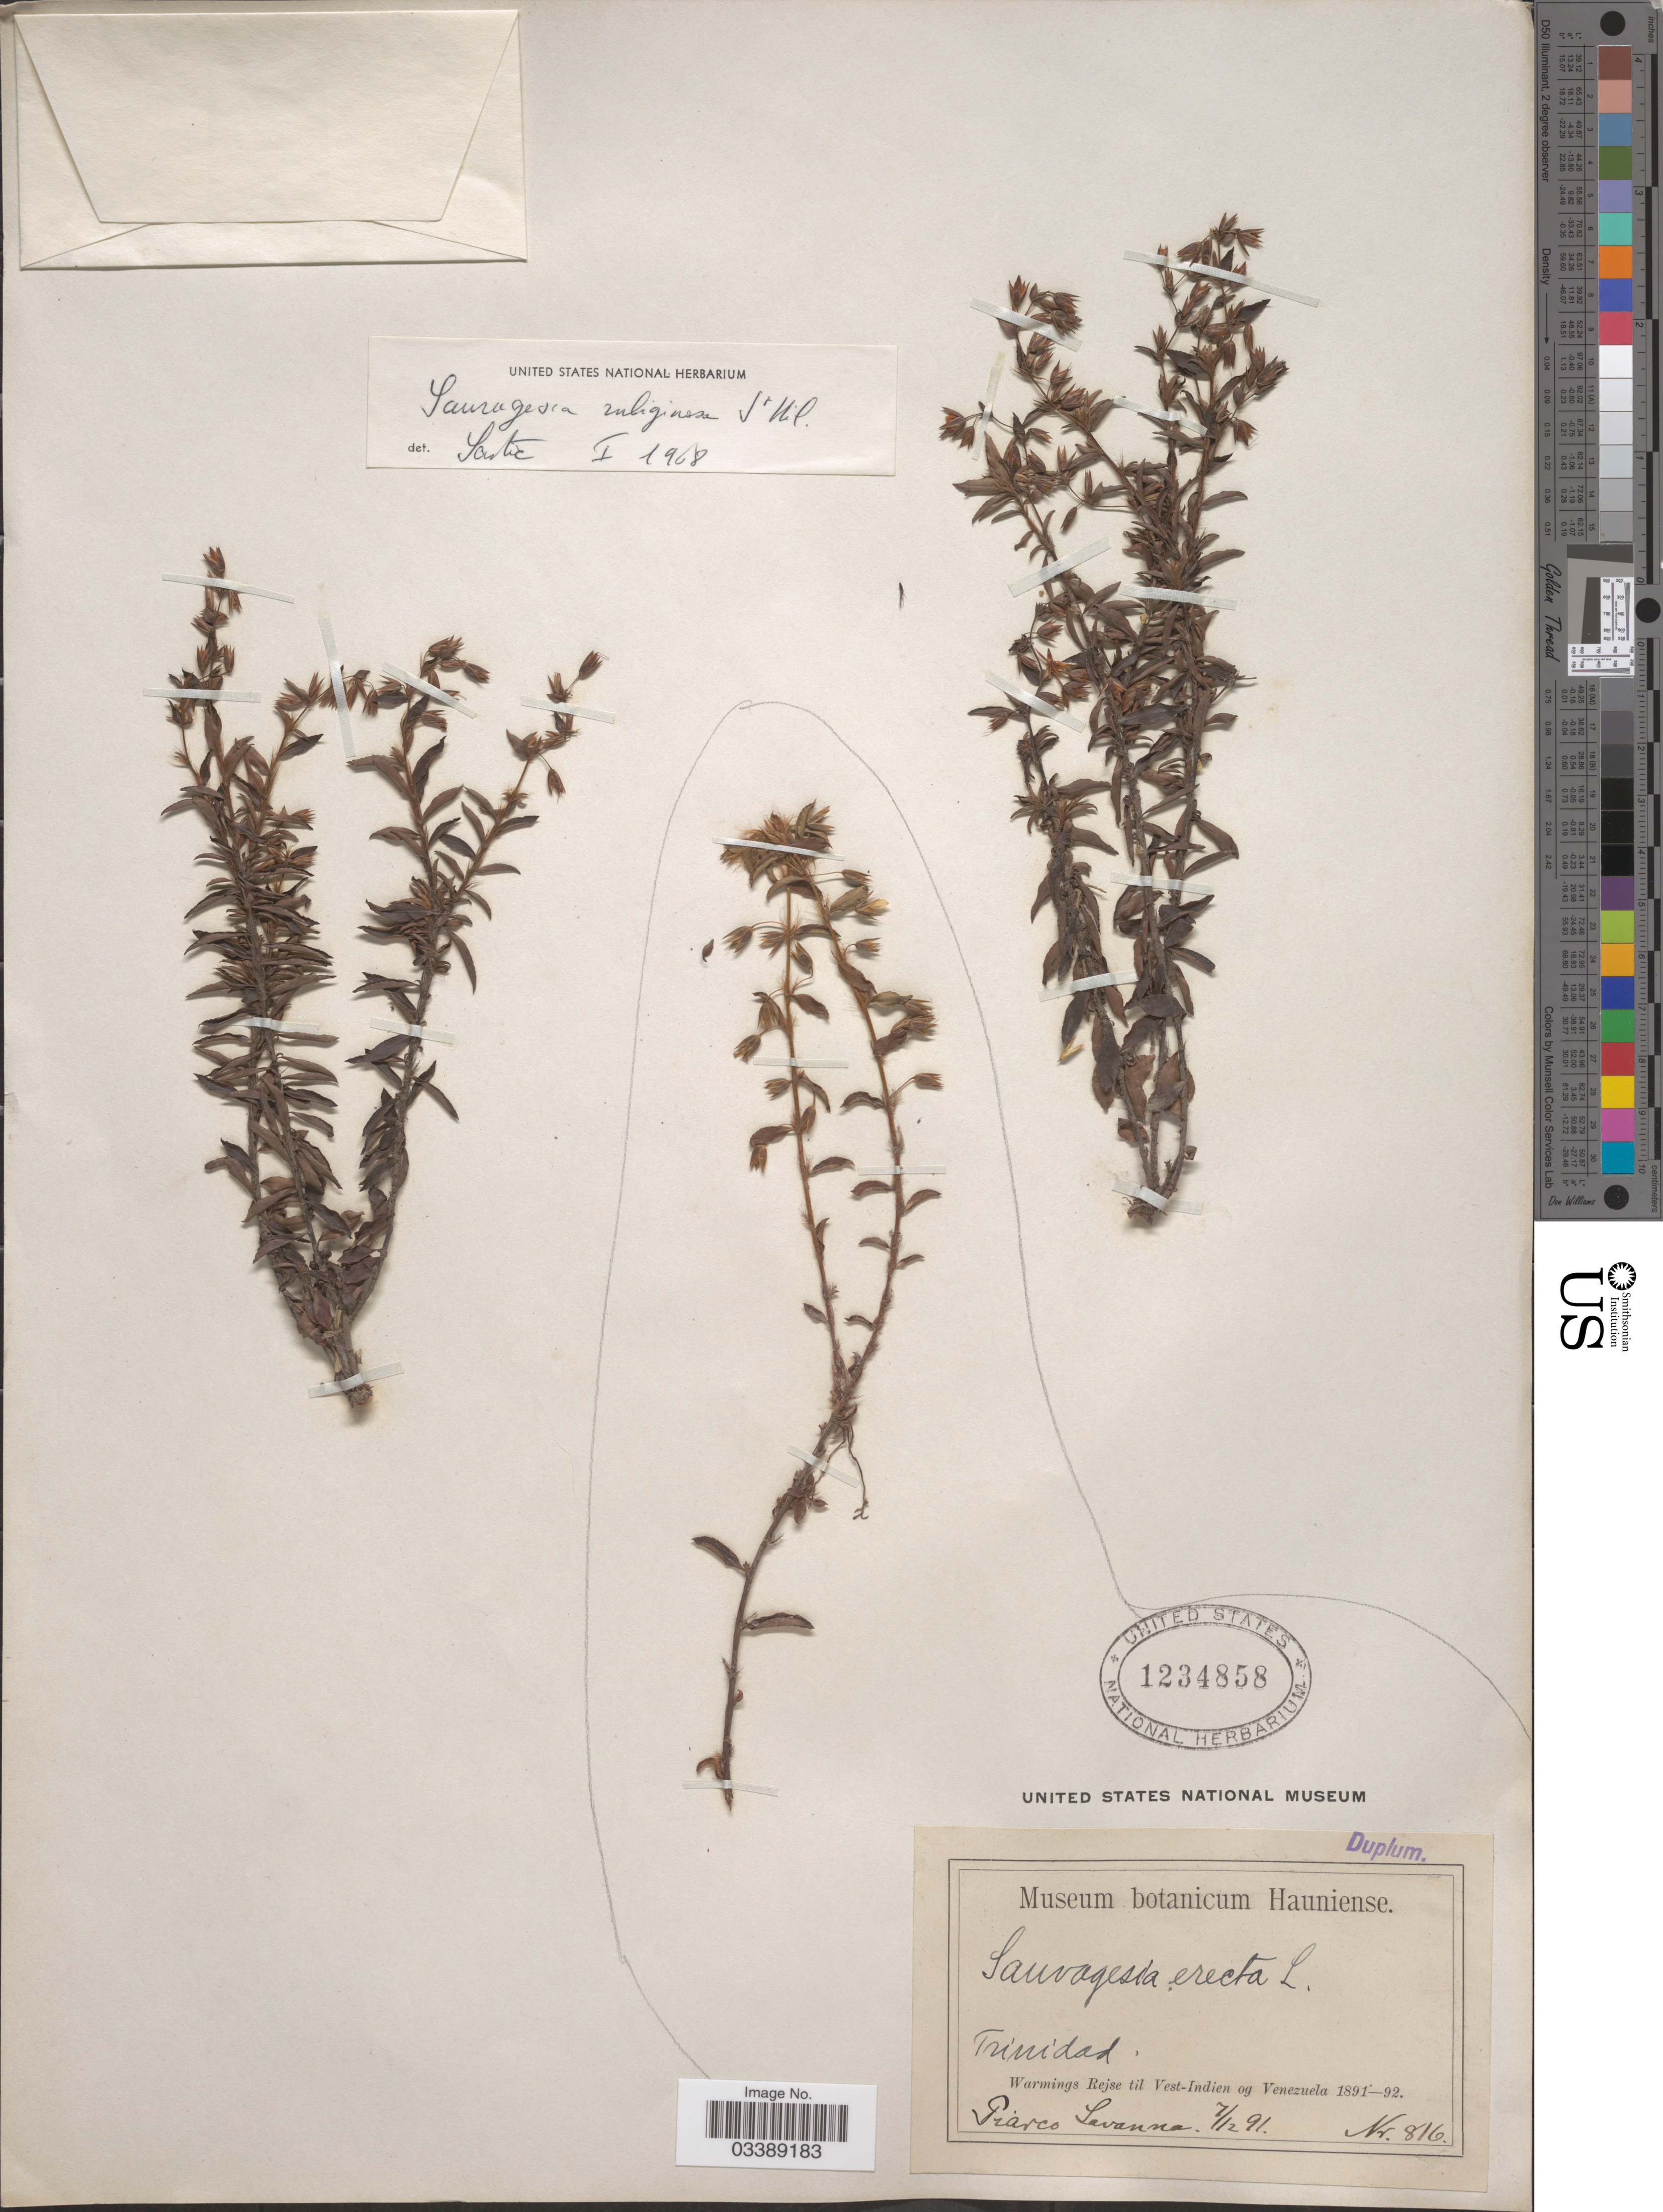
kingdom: Plantae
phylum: Tracheophyta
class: Magnoliopsida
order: Malpighiales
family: Ochnaceae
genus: Sauvagesia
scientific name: Sauvagesia rubiginosa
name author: A. St.-Hil.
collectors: Warming, --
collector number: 816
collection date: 1891-12-07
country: Trinidad and Tobago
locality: Vest-Indien. Piarco Savanna. Trinidad.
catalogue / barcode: US 1234858